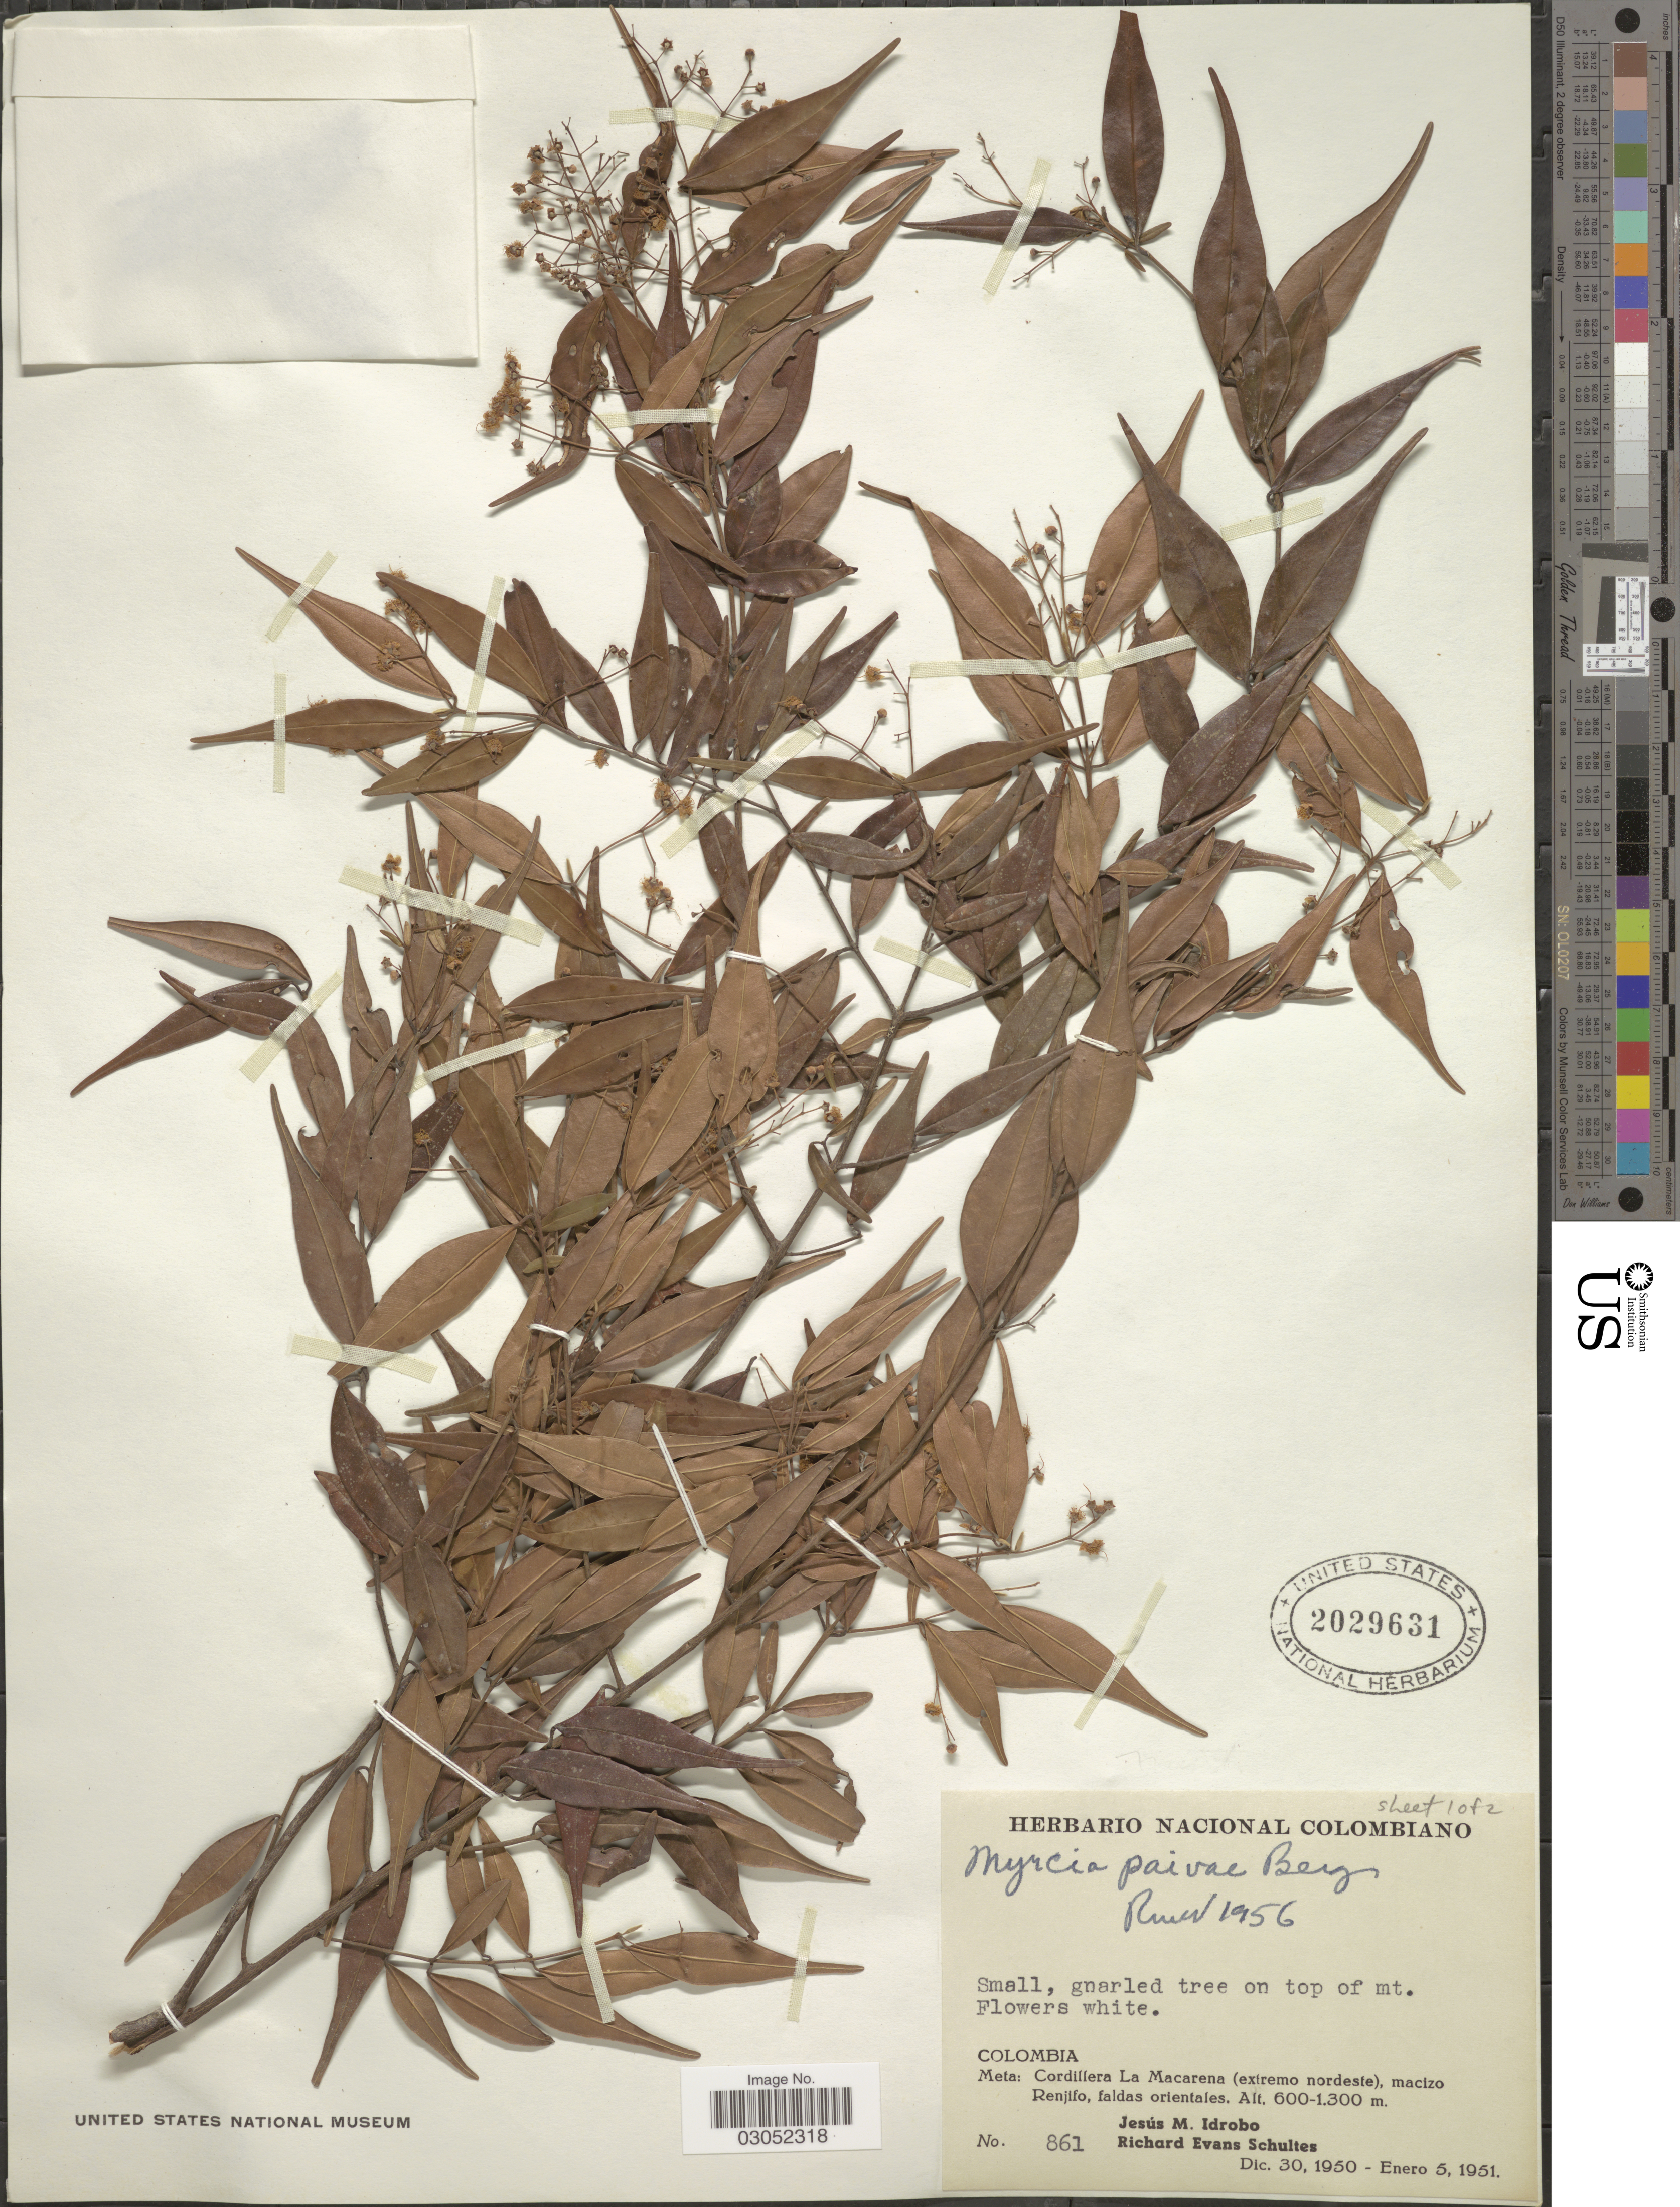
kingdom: Plantae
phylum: Tracheophyta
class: Magnoliopsida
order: Myrtales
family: Myrtaceae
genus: Myrcia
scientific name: Myrcia paivae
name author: O. Berg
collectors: J. M. Idrobo & R. E. Schultes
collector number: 861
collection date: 1951-01-05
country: Colombia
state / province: Meta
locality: Cordillera La Macarena (extremo nordeste), macizo Renjifo, faldas orientales.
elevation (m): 600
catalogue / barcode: US 2029631